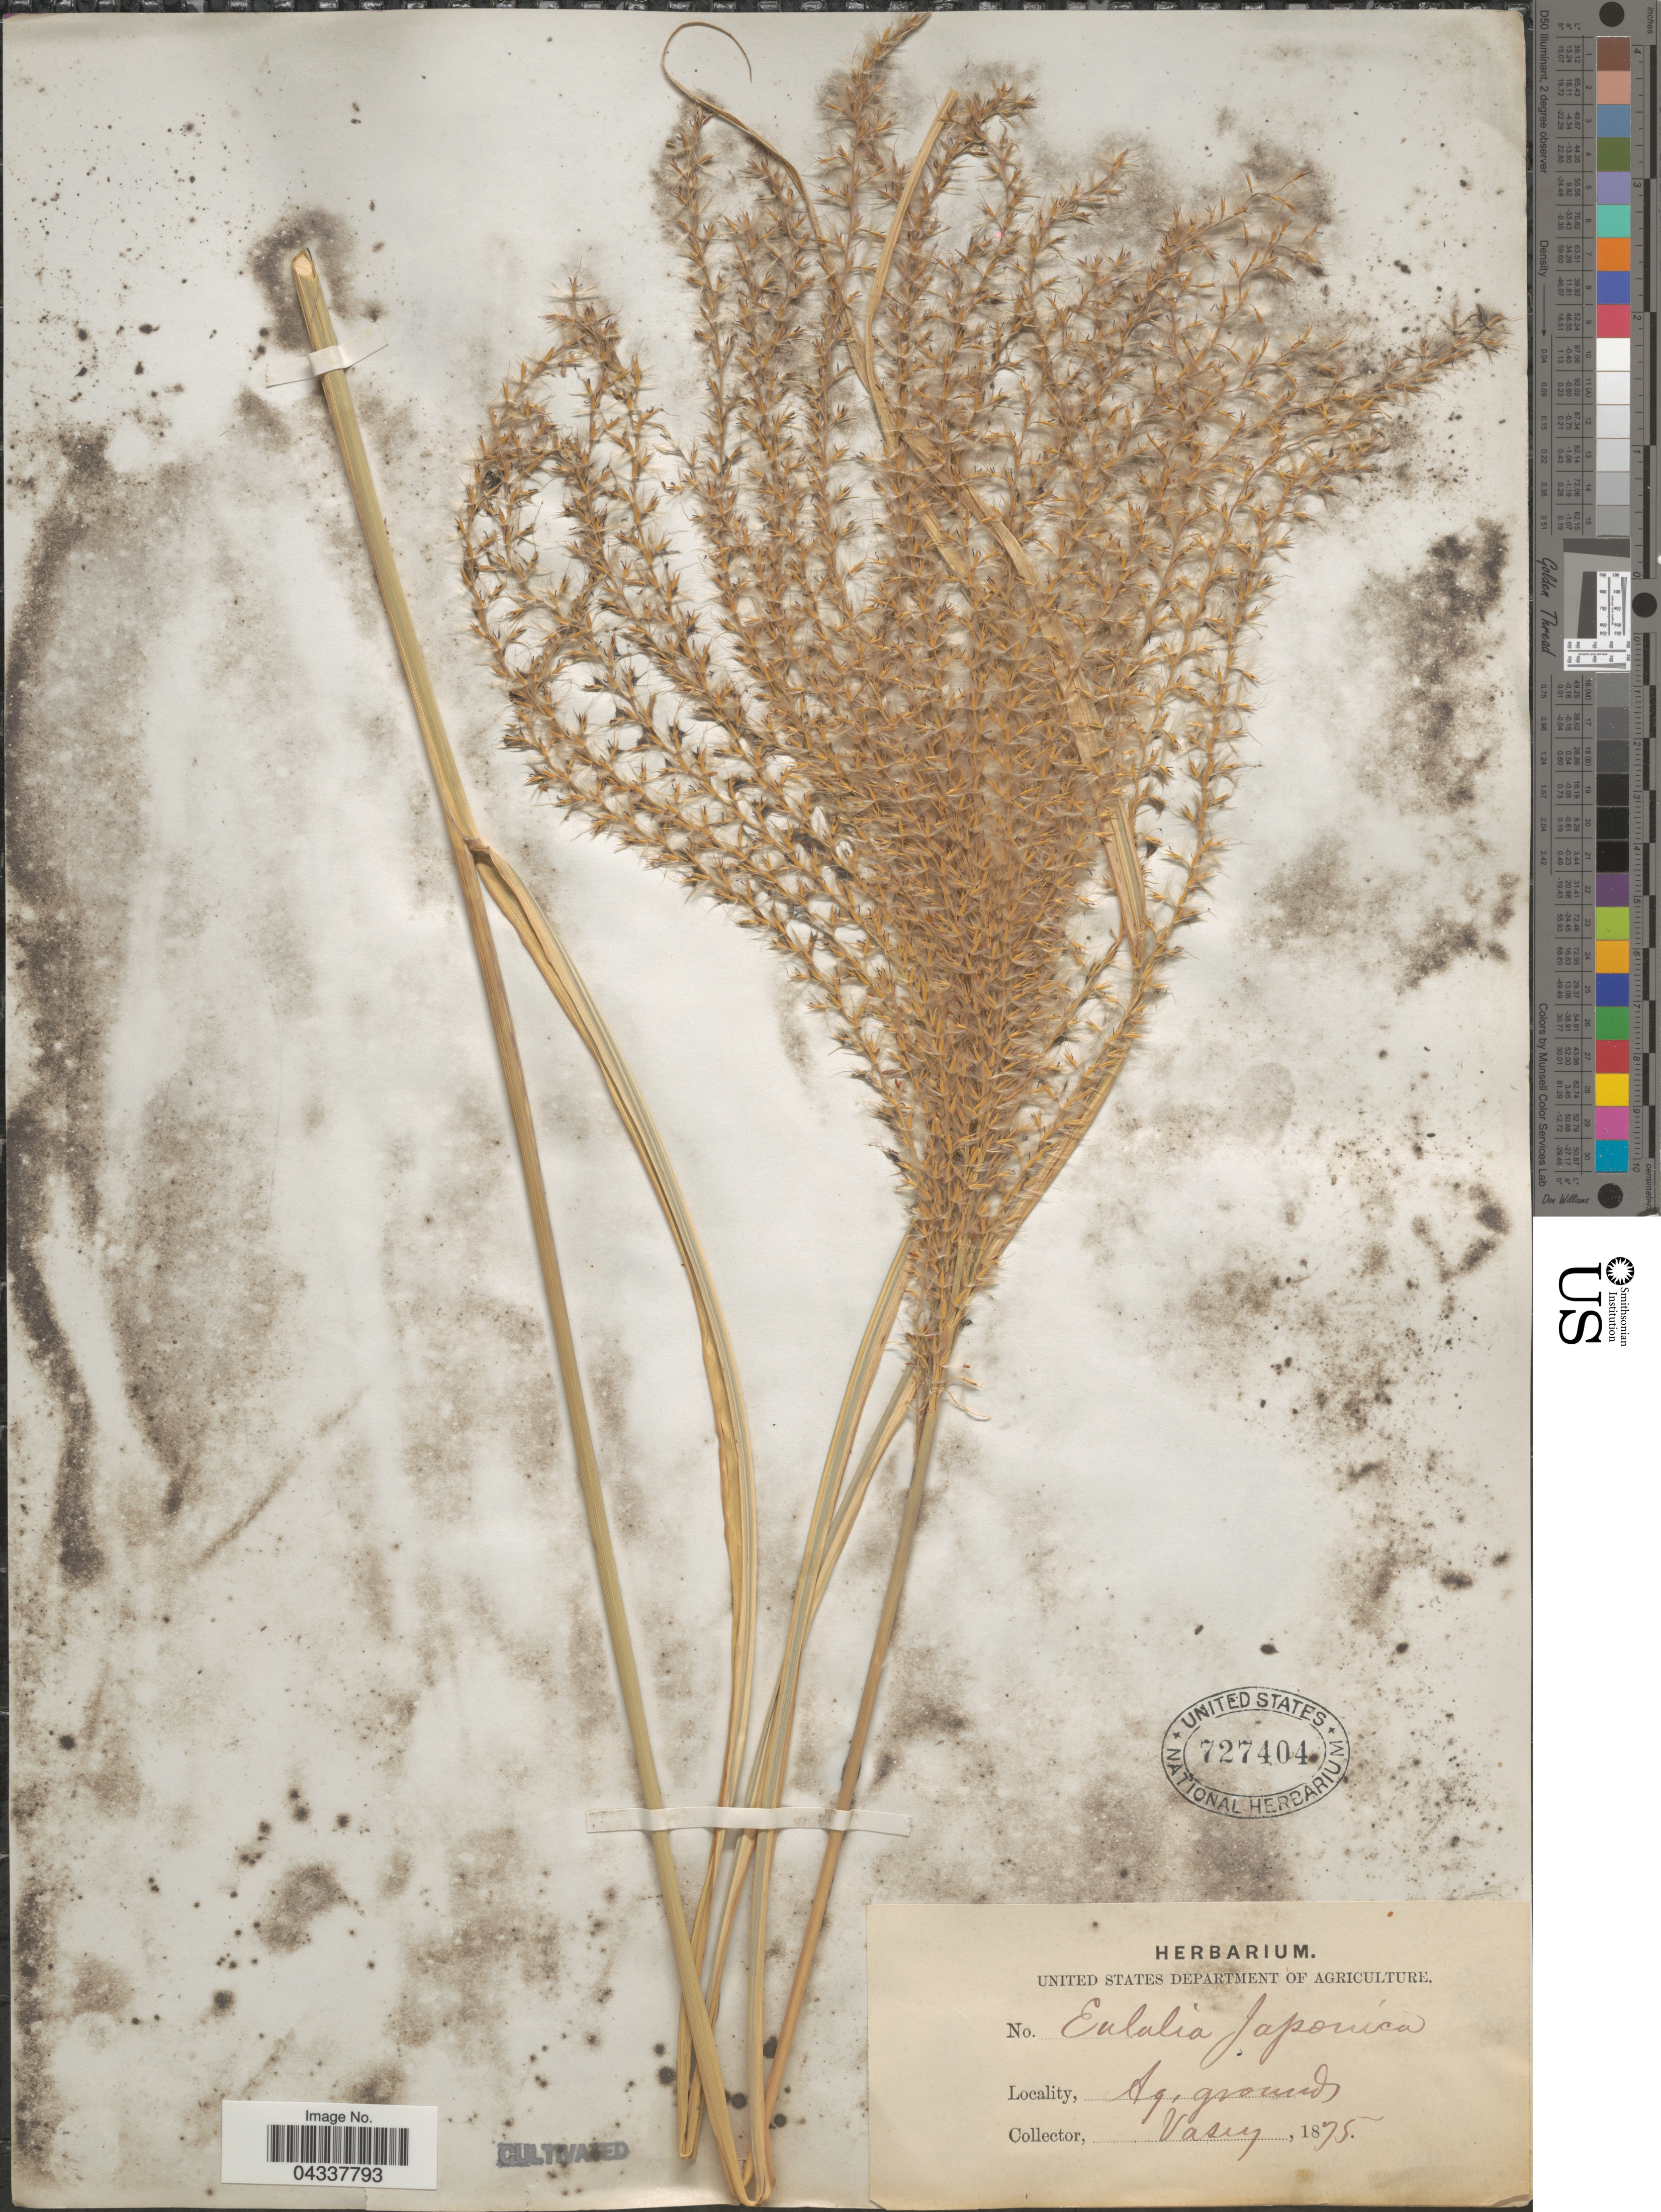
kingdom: Plantae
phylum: Tracheophyta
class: Liliopsida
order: Poales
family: Poaceae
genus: Miscanthus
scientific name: Miscanthus sinensis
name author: Andersson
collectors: Vasey, --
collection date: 1875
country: United States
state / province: District of Columbia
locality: Ag. grounds.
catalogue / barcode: US 727404